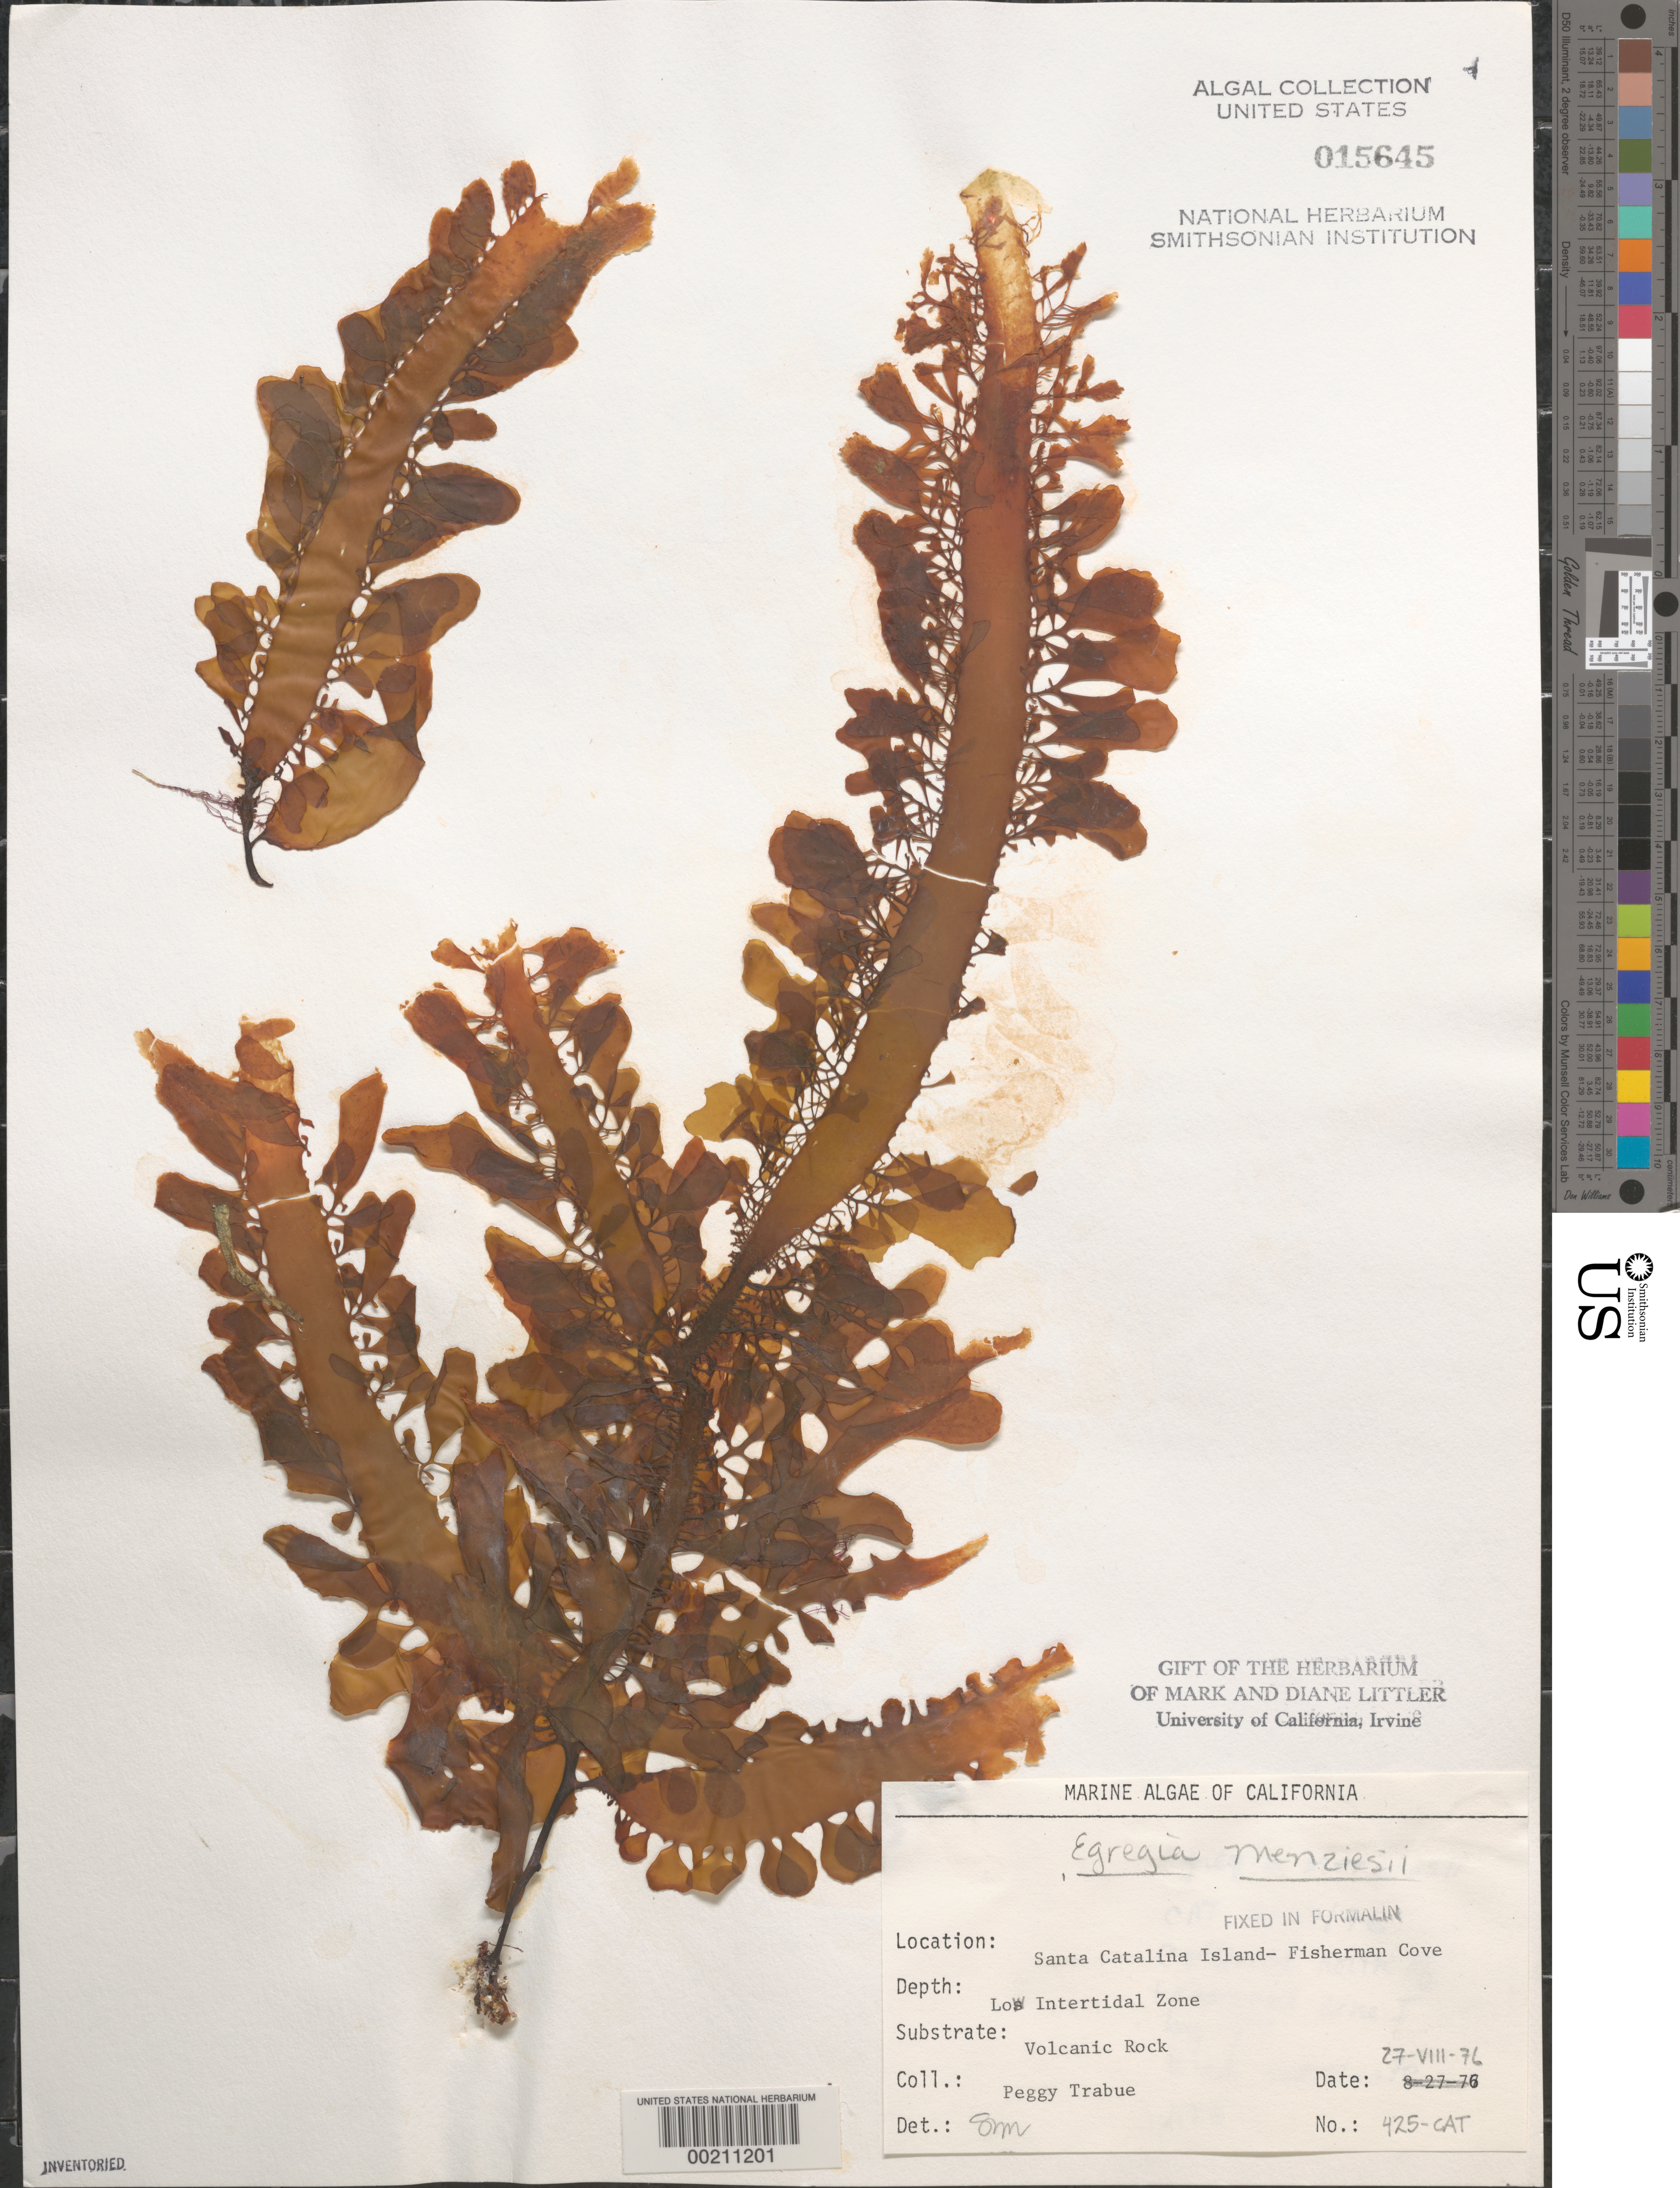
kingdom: Chromista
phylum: Ochrophyta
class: Phaeophyceae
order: Laminariales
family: Lessoniaceae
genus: Egregia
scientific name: Egregia menziesii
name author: (Turner) Aresch.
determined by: Murray, S. N.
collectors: P. J. Trabue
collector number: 425-cat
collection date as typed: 27 Aug 1976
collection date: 1976-08-27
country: United States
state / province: California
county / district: Los Angeles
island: Santa Catalina Island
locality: Fishermen Cove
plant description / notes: BLM-SOCALBIGHT Rocky Intertidal Survey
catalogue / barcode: US 15645